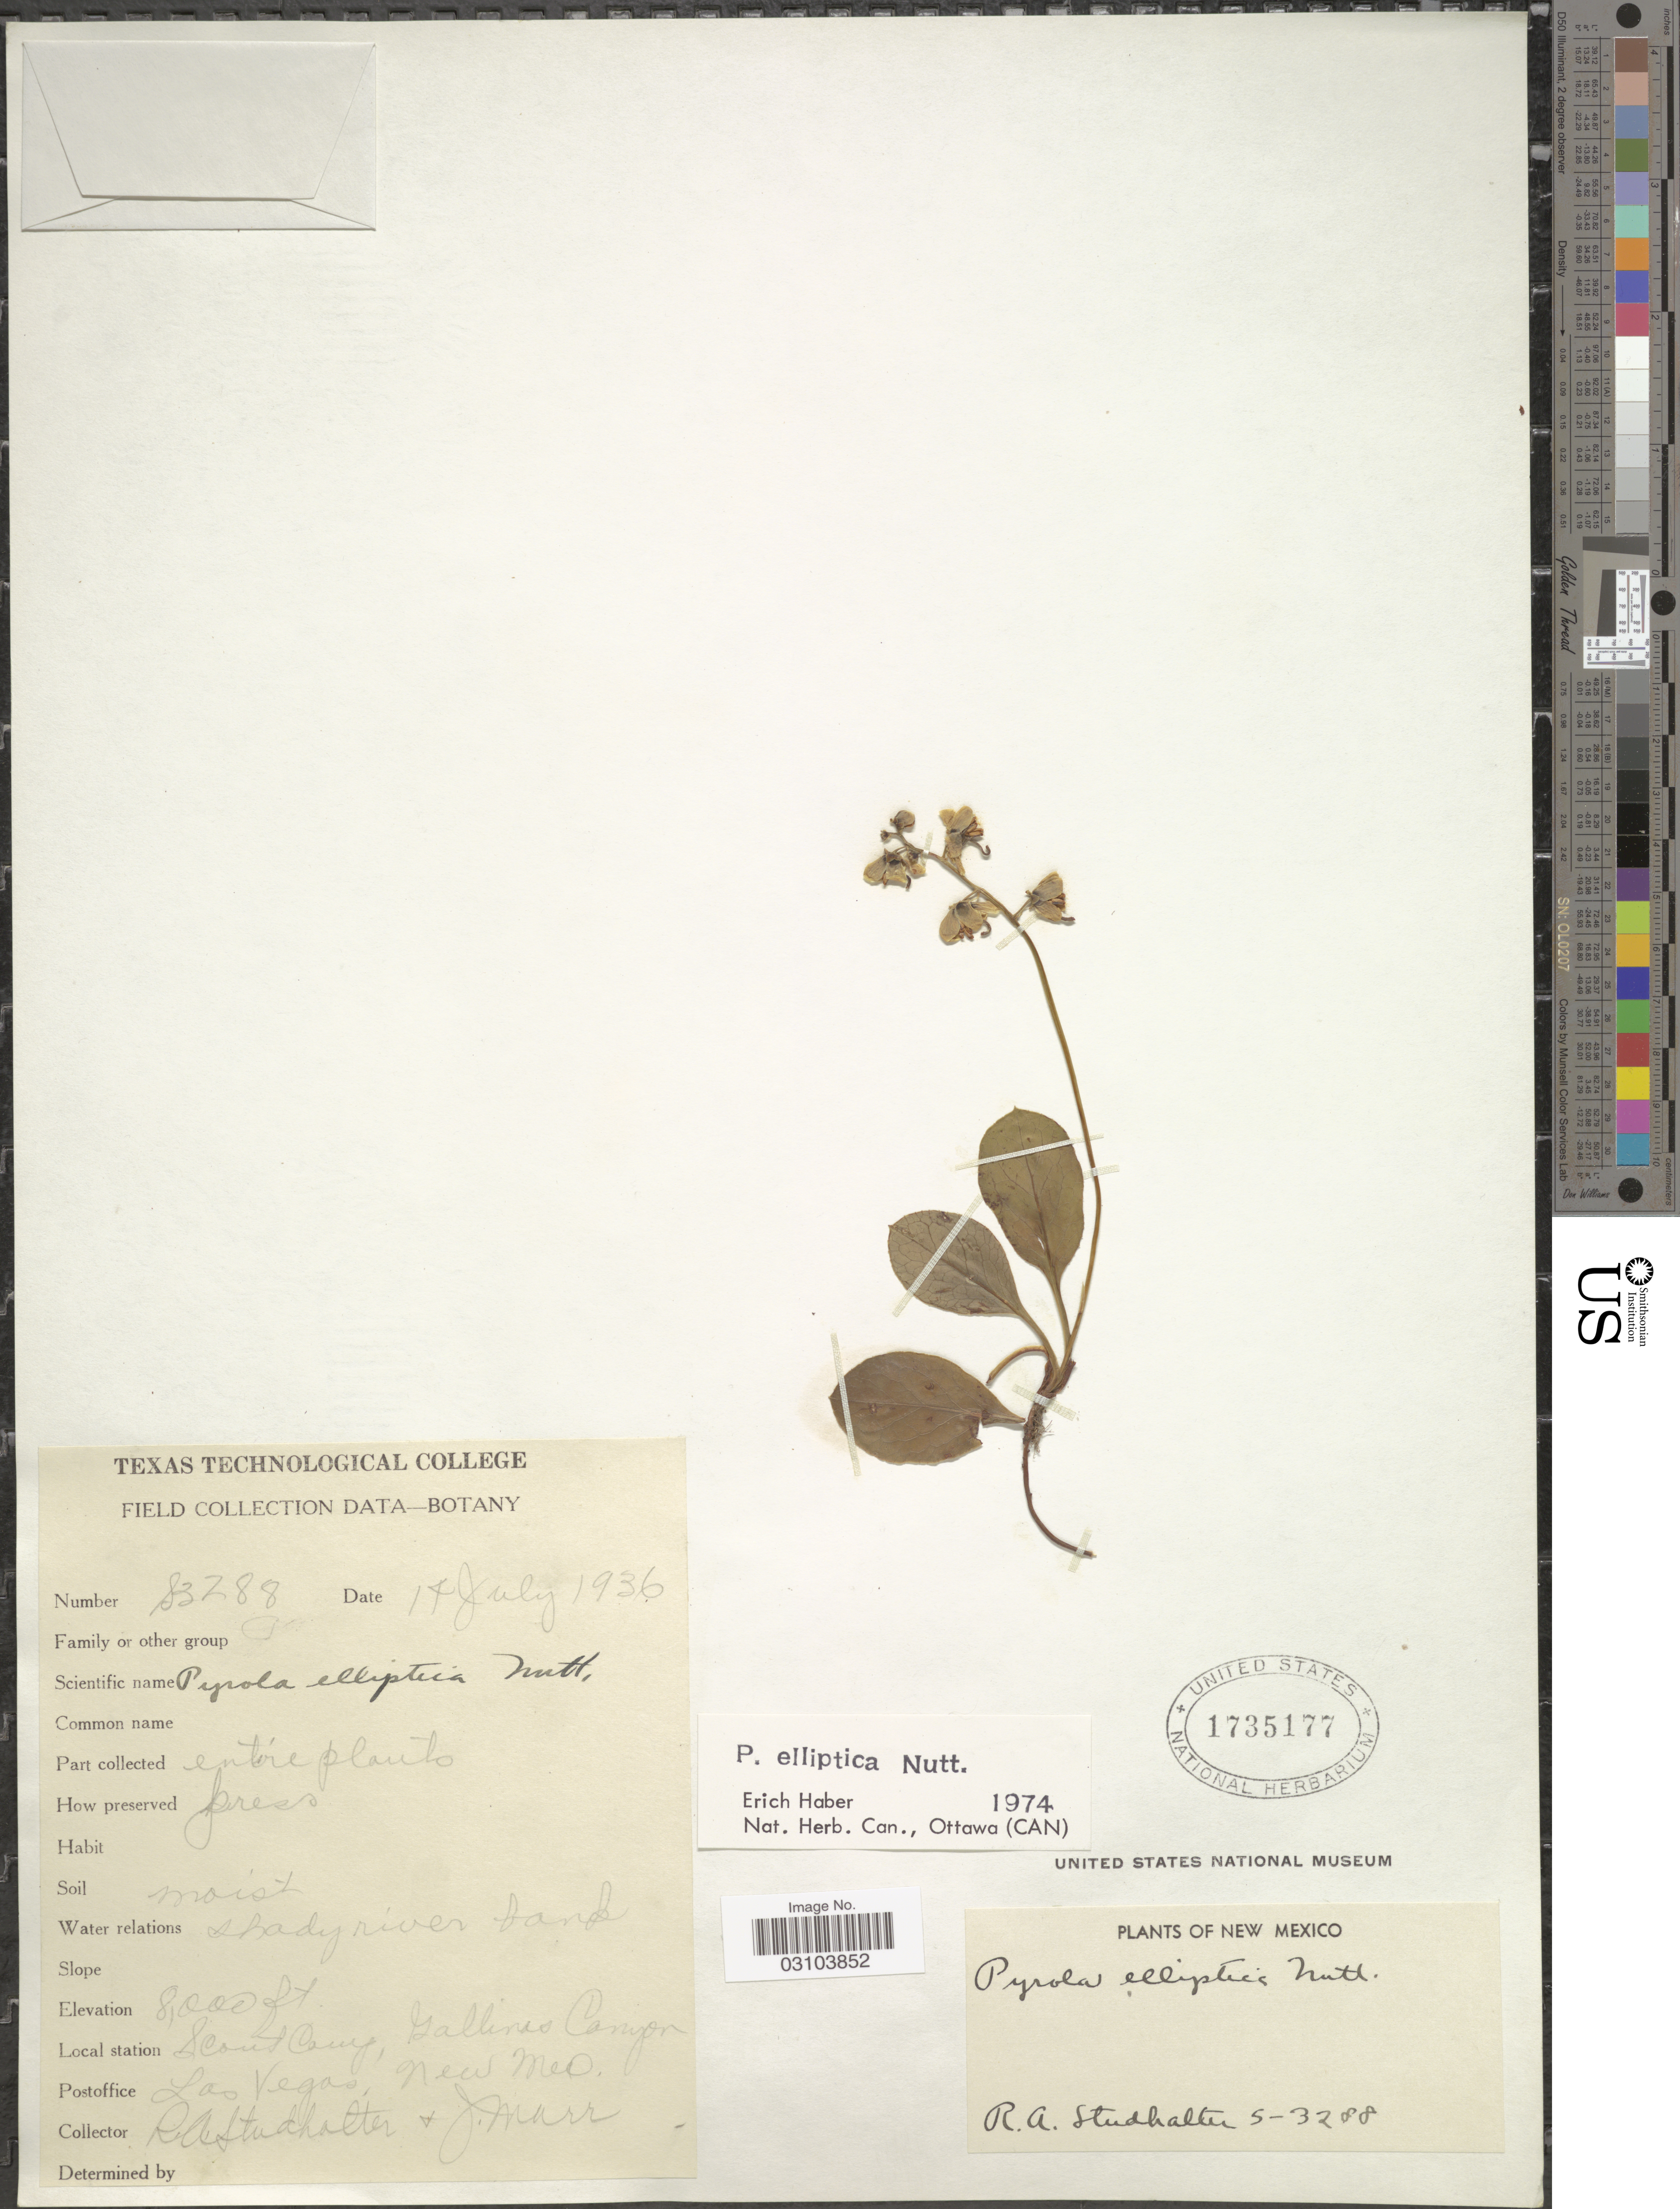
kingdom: Plantae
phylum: Tracheophyta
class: Magnoliopsida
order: Ericales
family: Ericaceae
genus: Pyrola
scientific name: Pyrola elliptica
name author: Nutt.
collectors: R. Studhalter & J. Marr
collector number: S-3288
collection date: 1936-07-17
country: United States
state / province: New Mexico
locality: Scout Camp, Gallinas Canyon. Las Vegas, New Mex.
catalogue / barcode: US 1735177